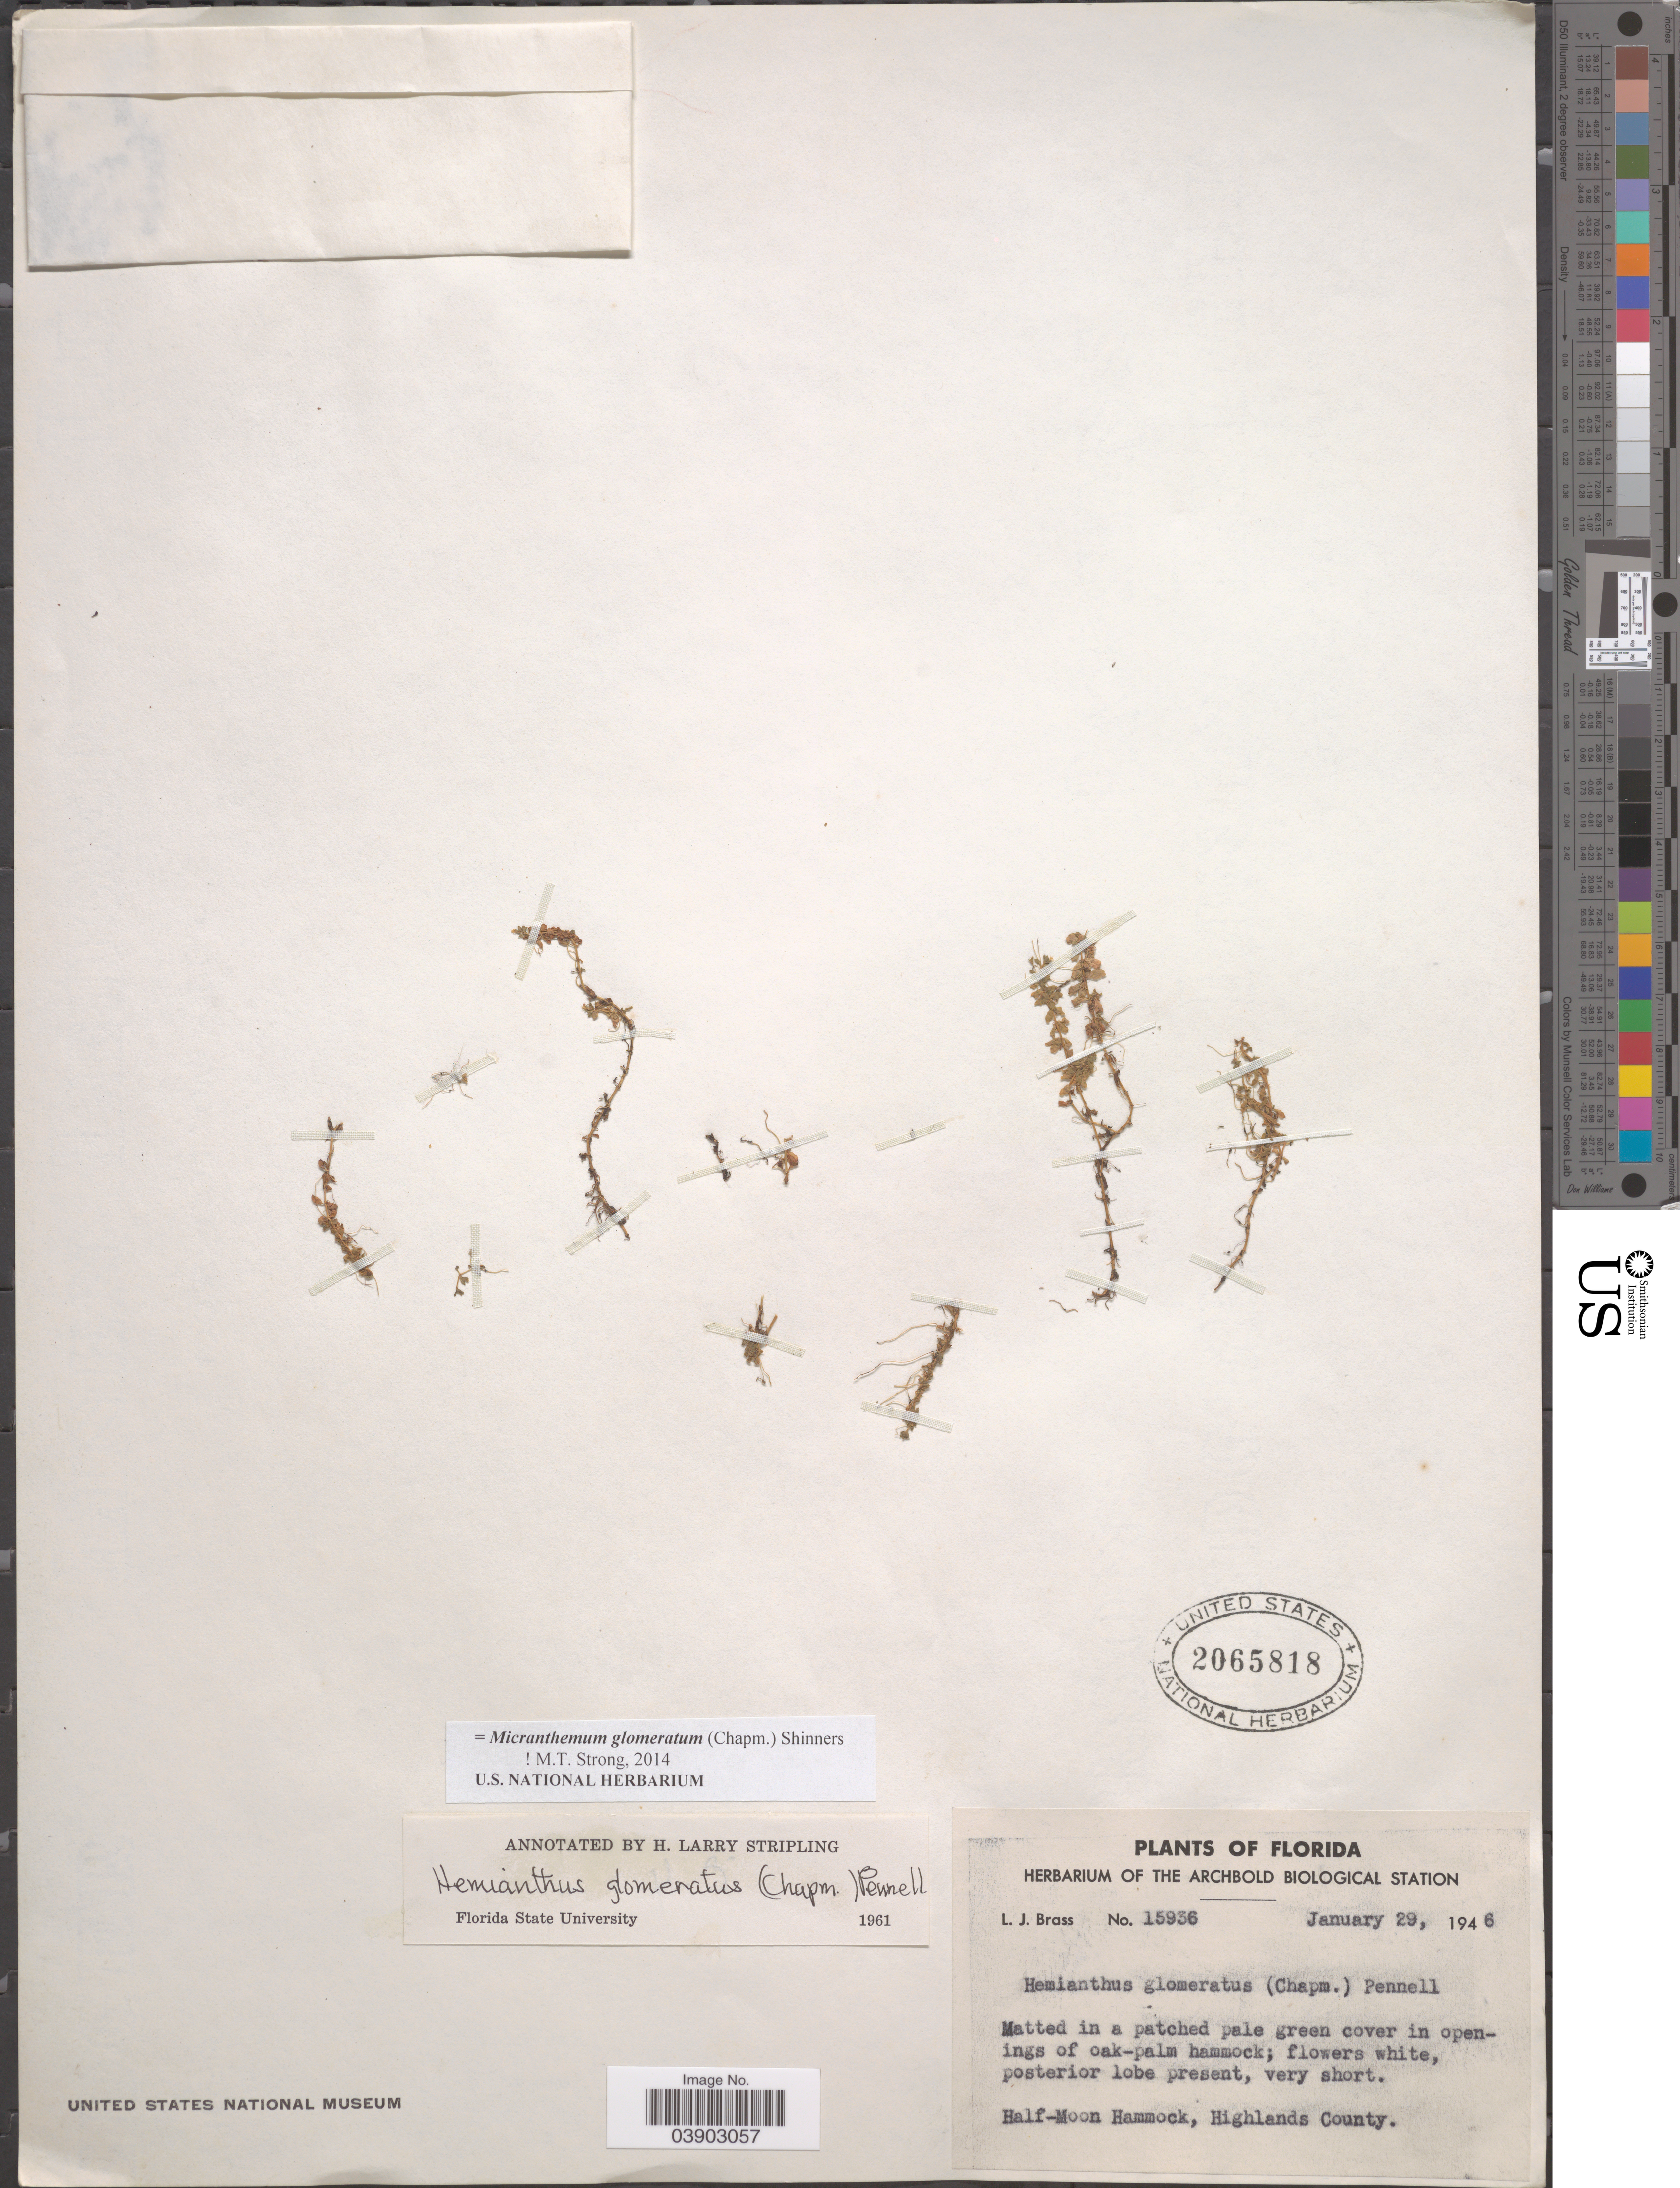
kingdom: Plantae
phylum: Tracheophyta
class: Magnoliopsida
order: Lamiales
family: Linderniaceae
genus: Micranthemum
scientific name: Micranthemum glomeratum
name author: (Chapm.) Shinners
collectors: L. J. Brass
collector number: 15936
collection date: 1946-01-29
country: United States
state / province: Florida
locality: Half-Moon Hammock, Highlands County.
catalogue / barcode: US 2065818